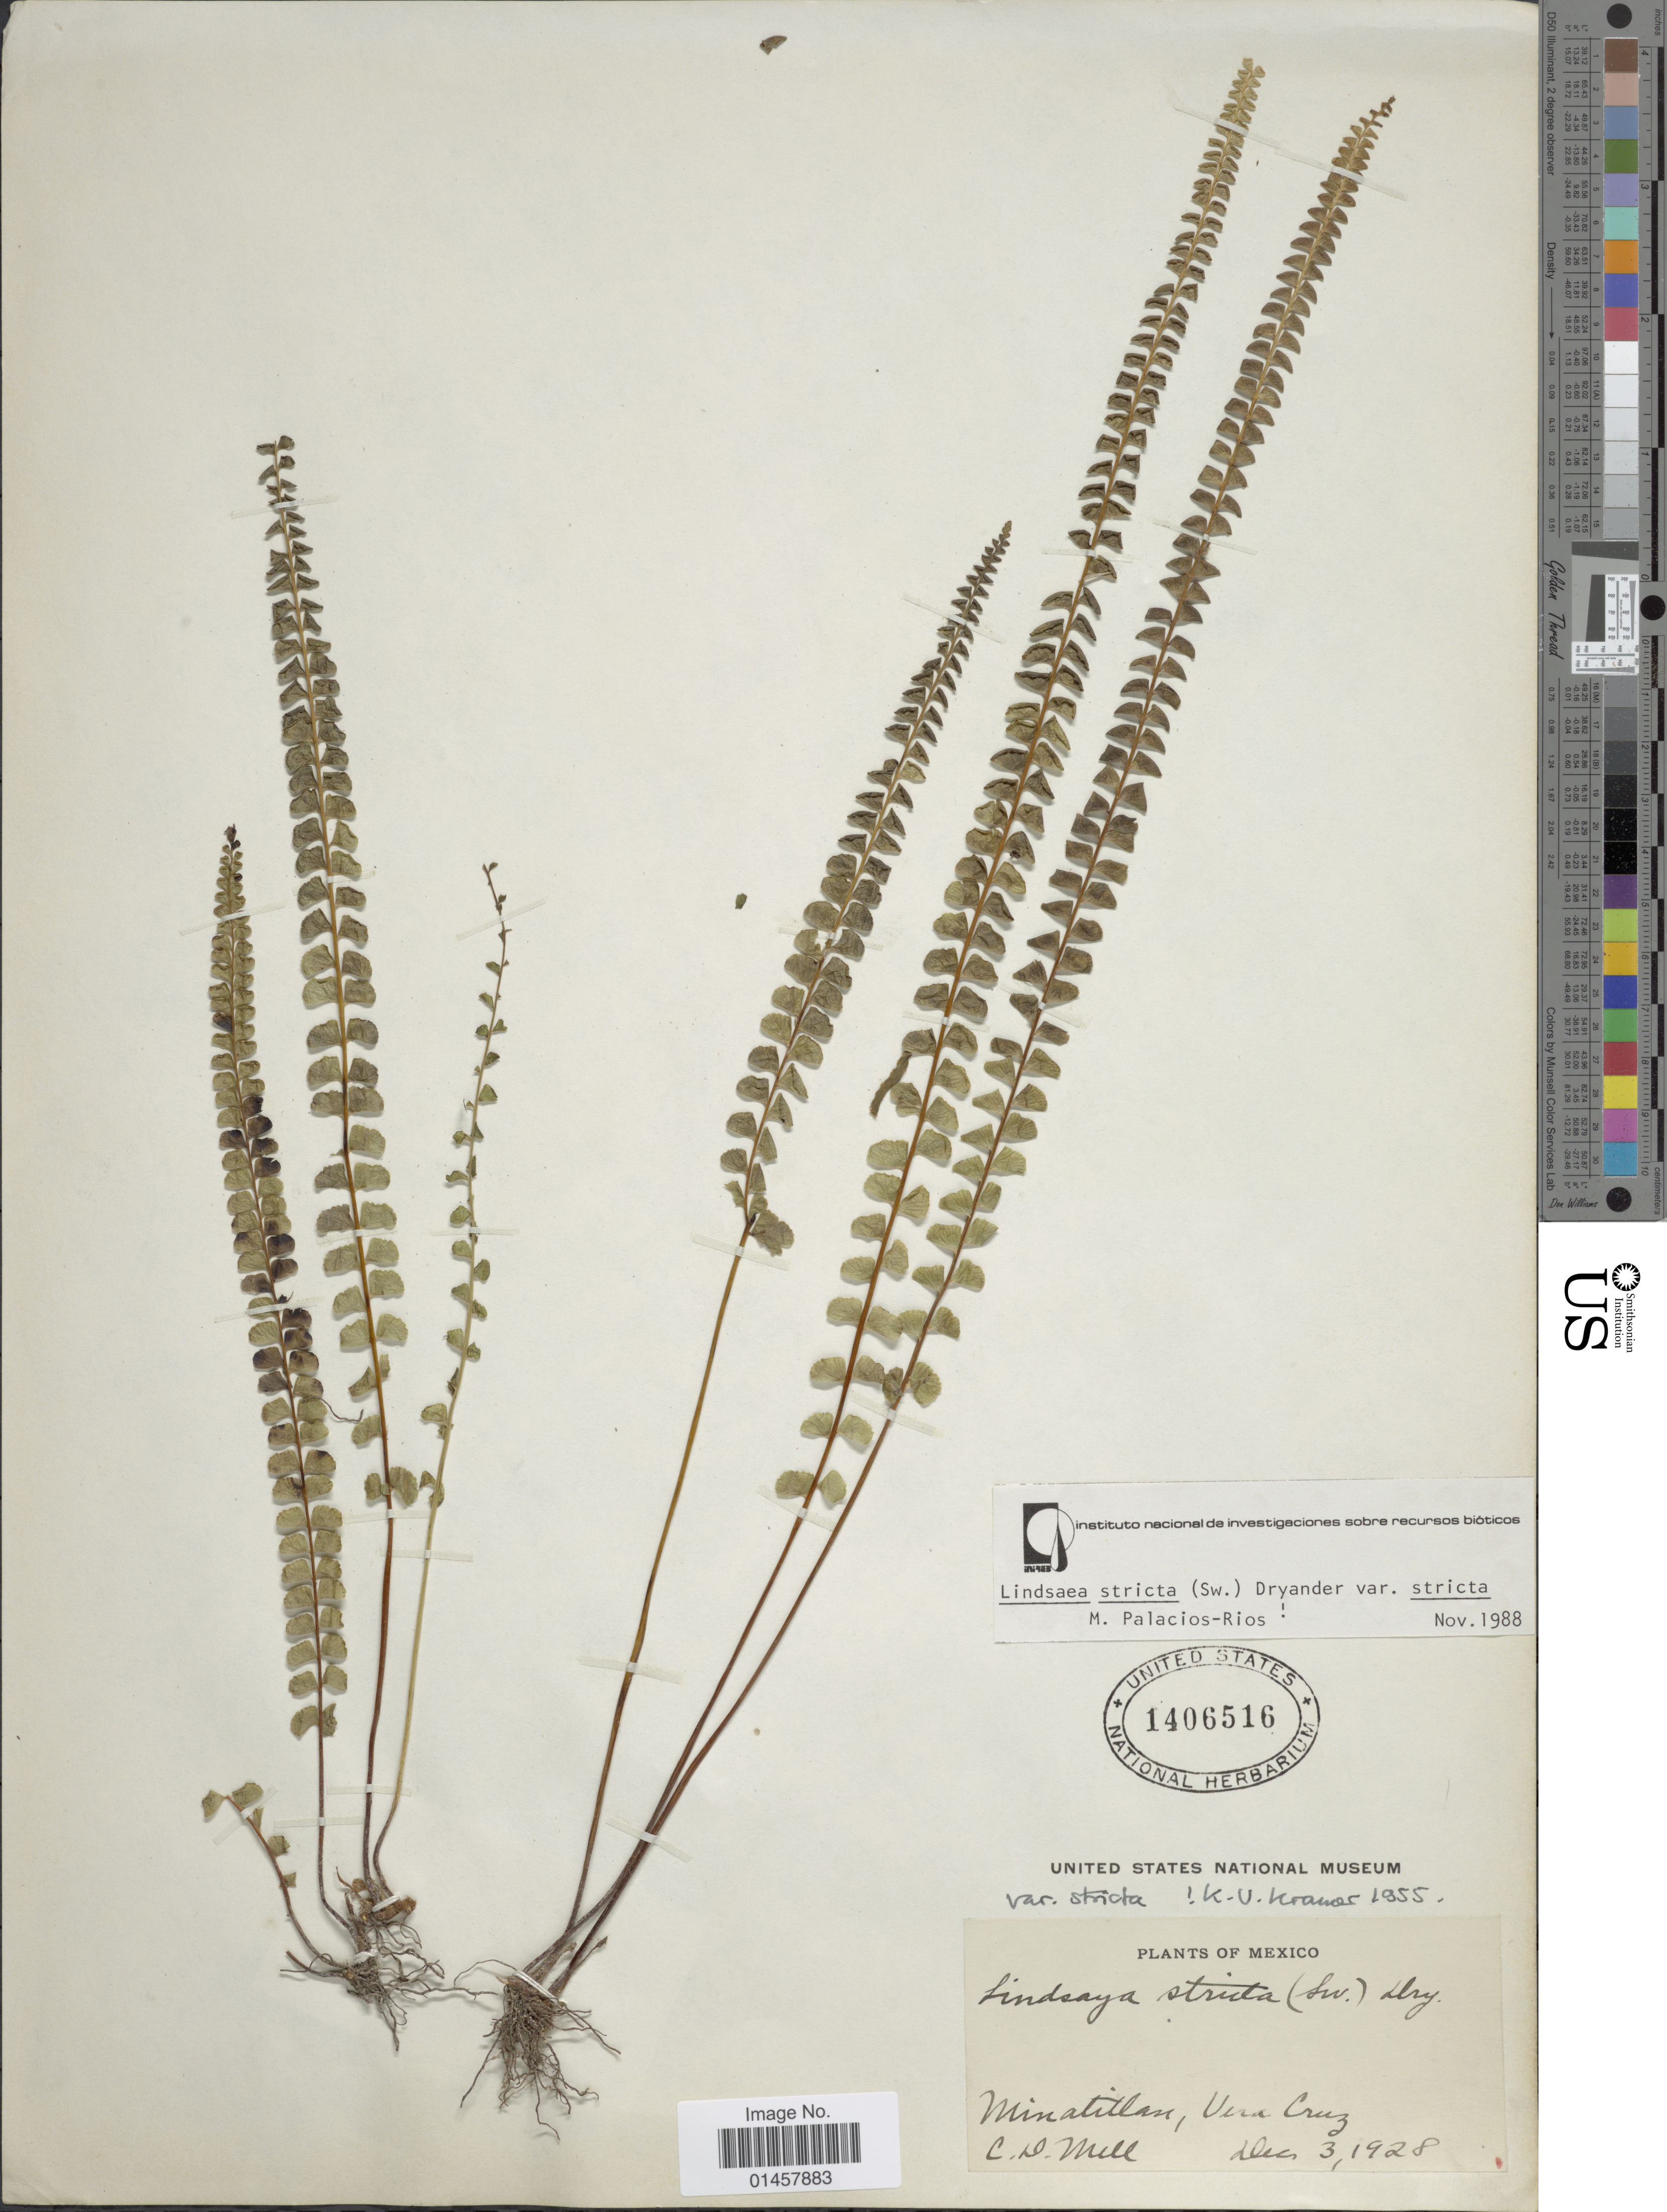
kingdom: Plantae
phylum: Tracheophyta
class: Polypodiopsida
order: Polypodiales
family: Lindsaeaceae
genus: Lindsaea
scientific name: Lindsaea stricta f. stricta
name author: (Sw.) Dryand.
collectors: C. D. Mill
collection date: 1928-12-03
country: Mexico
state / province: Veracruz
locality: Minatillan, Vera Cruz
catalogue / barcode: US 1406516